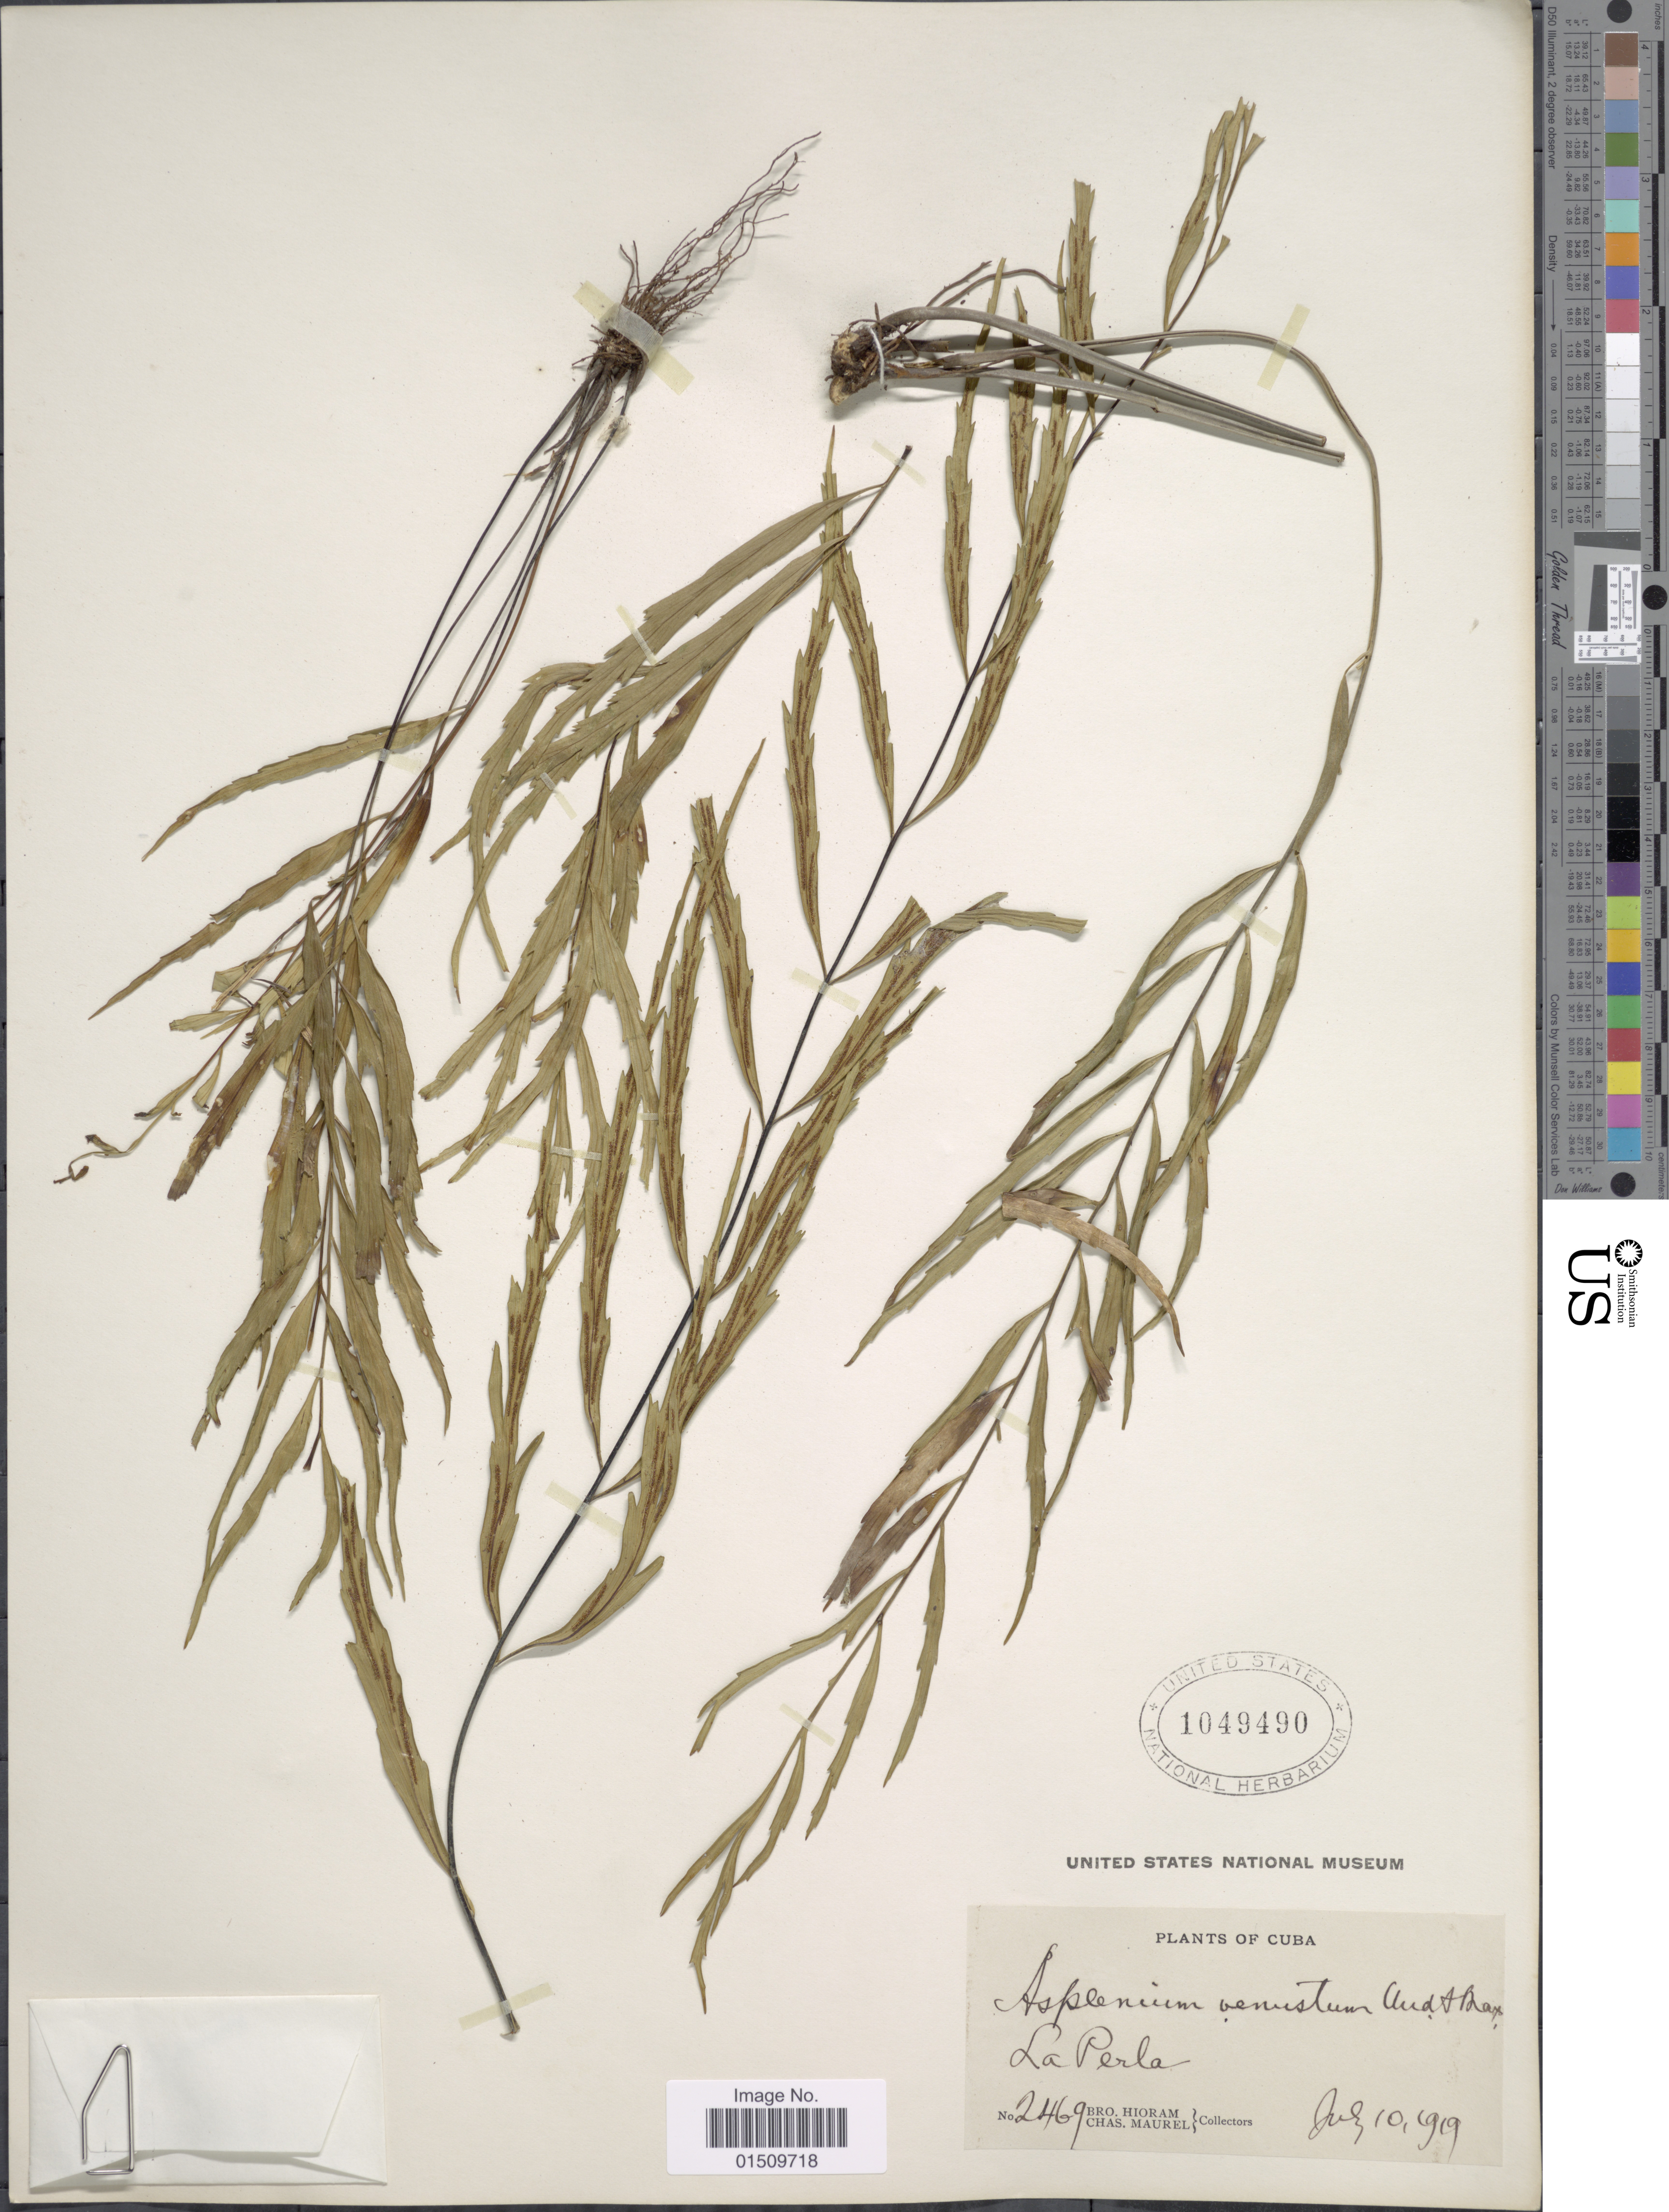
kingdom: Plantae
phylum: Tracheophyta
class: Polypodiopsida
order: Polypodiales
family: Aspleniaceae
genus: Asplenium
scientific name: Asplenium venustum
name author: Underw. & Maxon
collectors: Bro. Hioram & C. Maurel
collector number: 2469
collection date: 1919-07-10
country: Cuba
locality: Cuba, La Perla.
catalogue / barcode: US 1049490